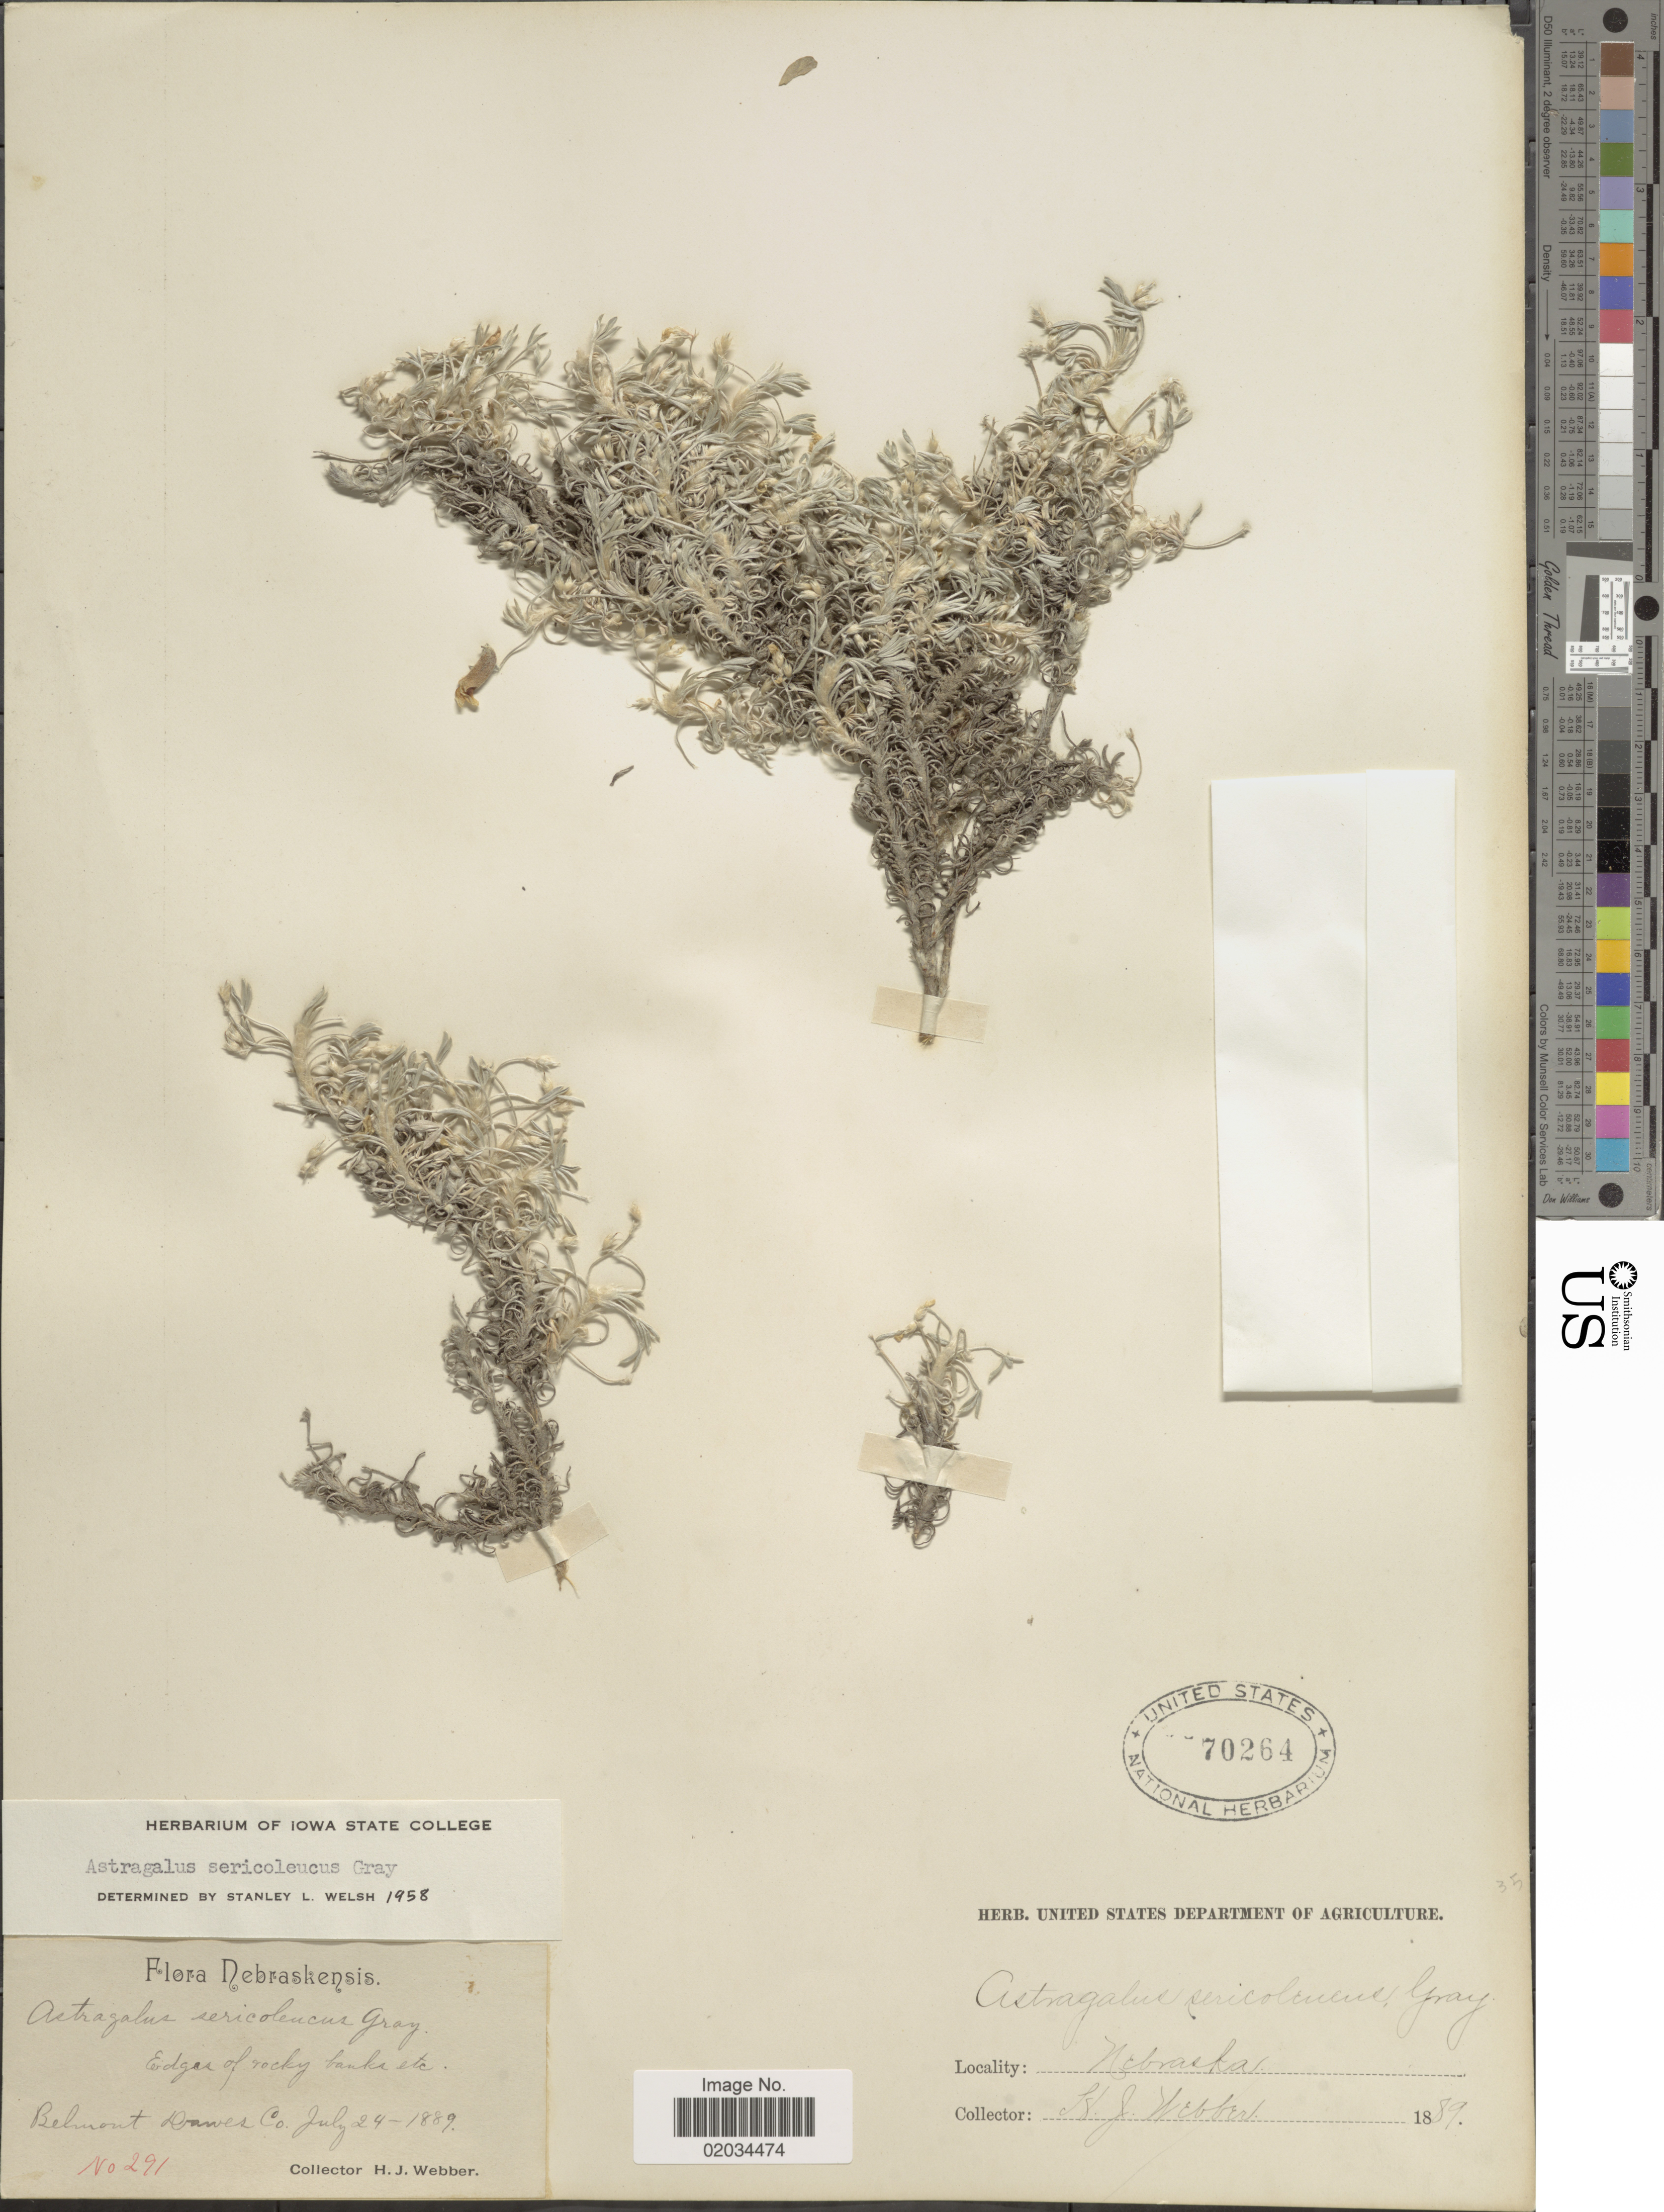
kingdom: Plantae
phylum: Tracheophyta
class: Magnoliopsida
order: Fabales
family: Fabaceae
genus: Astragalus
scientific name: Astragalus sericoleucus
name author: A. Gray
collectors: H. Webber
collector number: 291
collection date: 1889-07-24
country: United States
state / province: Nebraska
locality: Edges of rocky banks etc. Belmont Dawes Co.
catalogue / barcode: US 70264